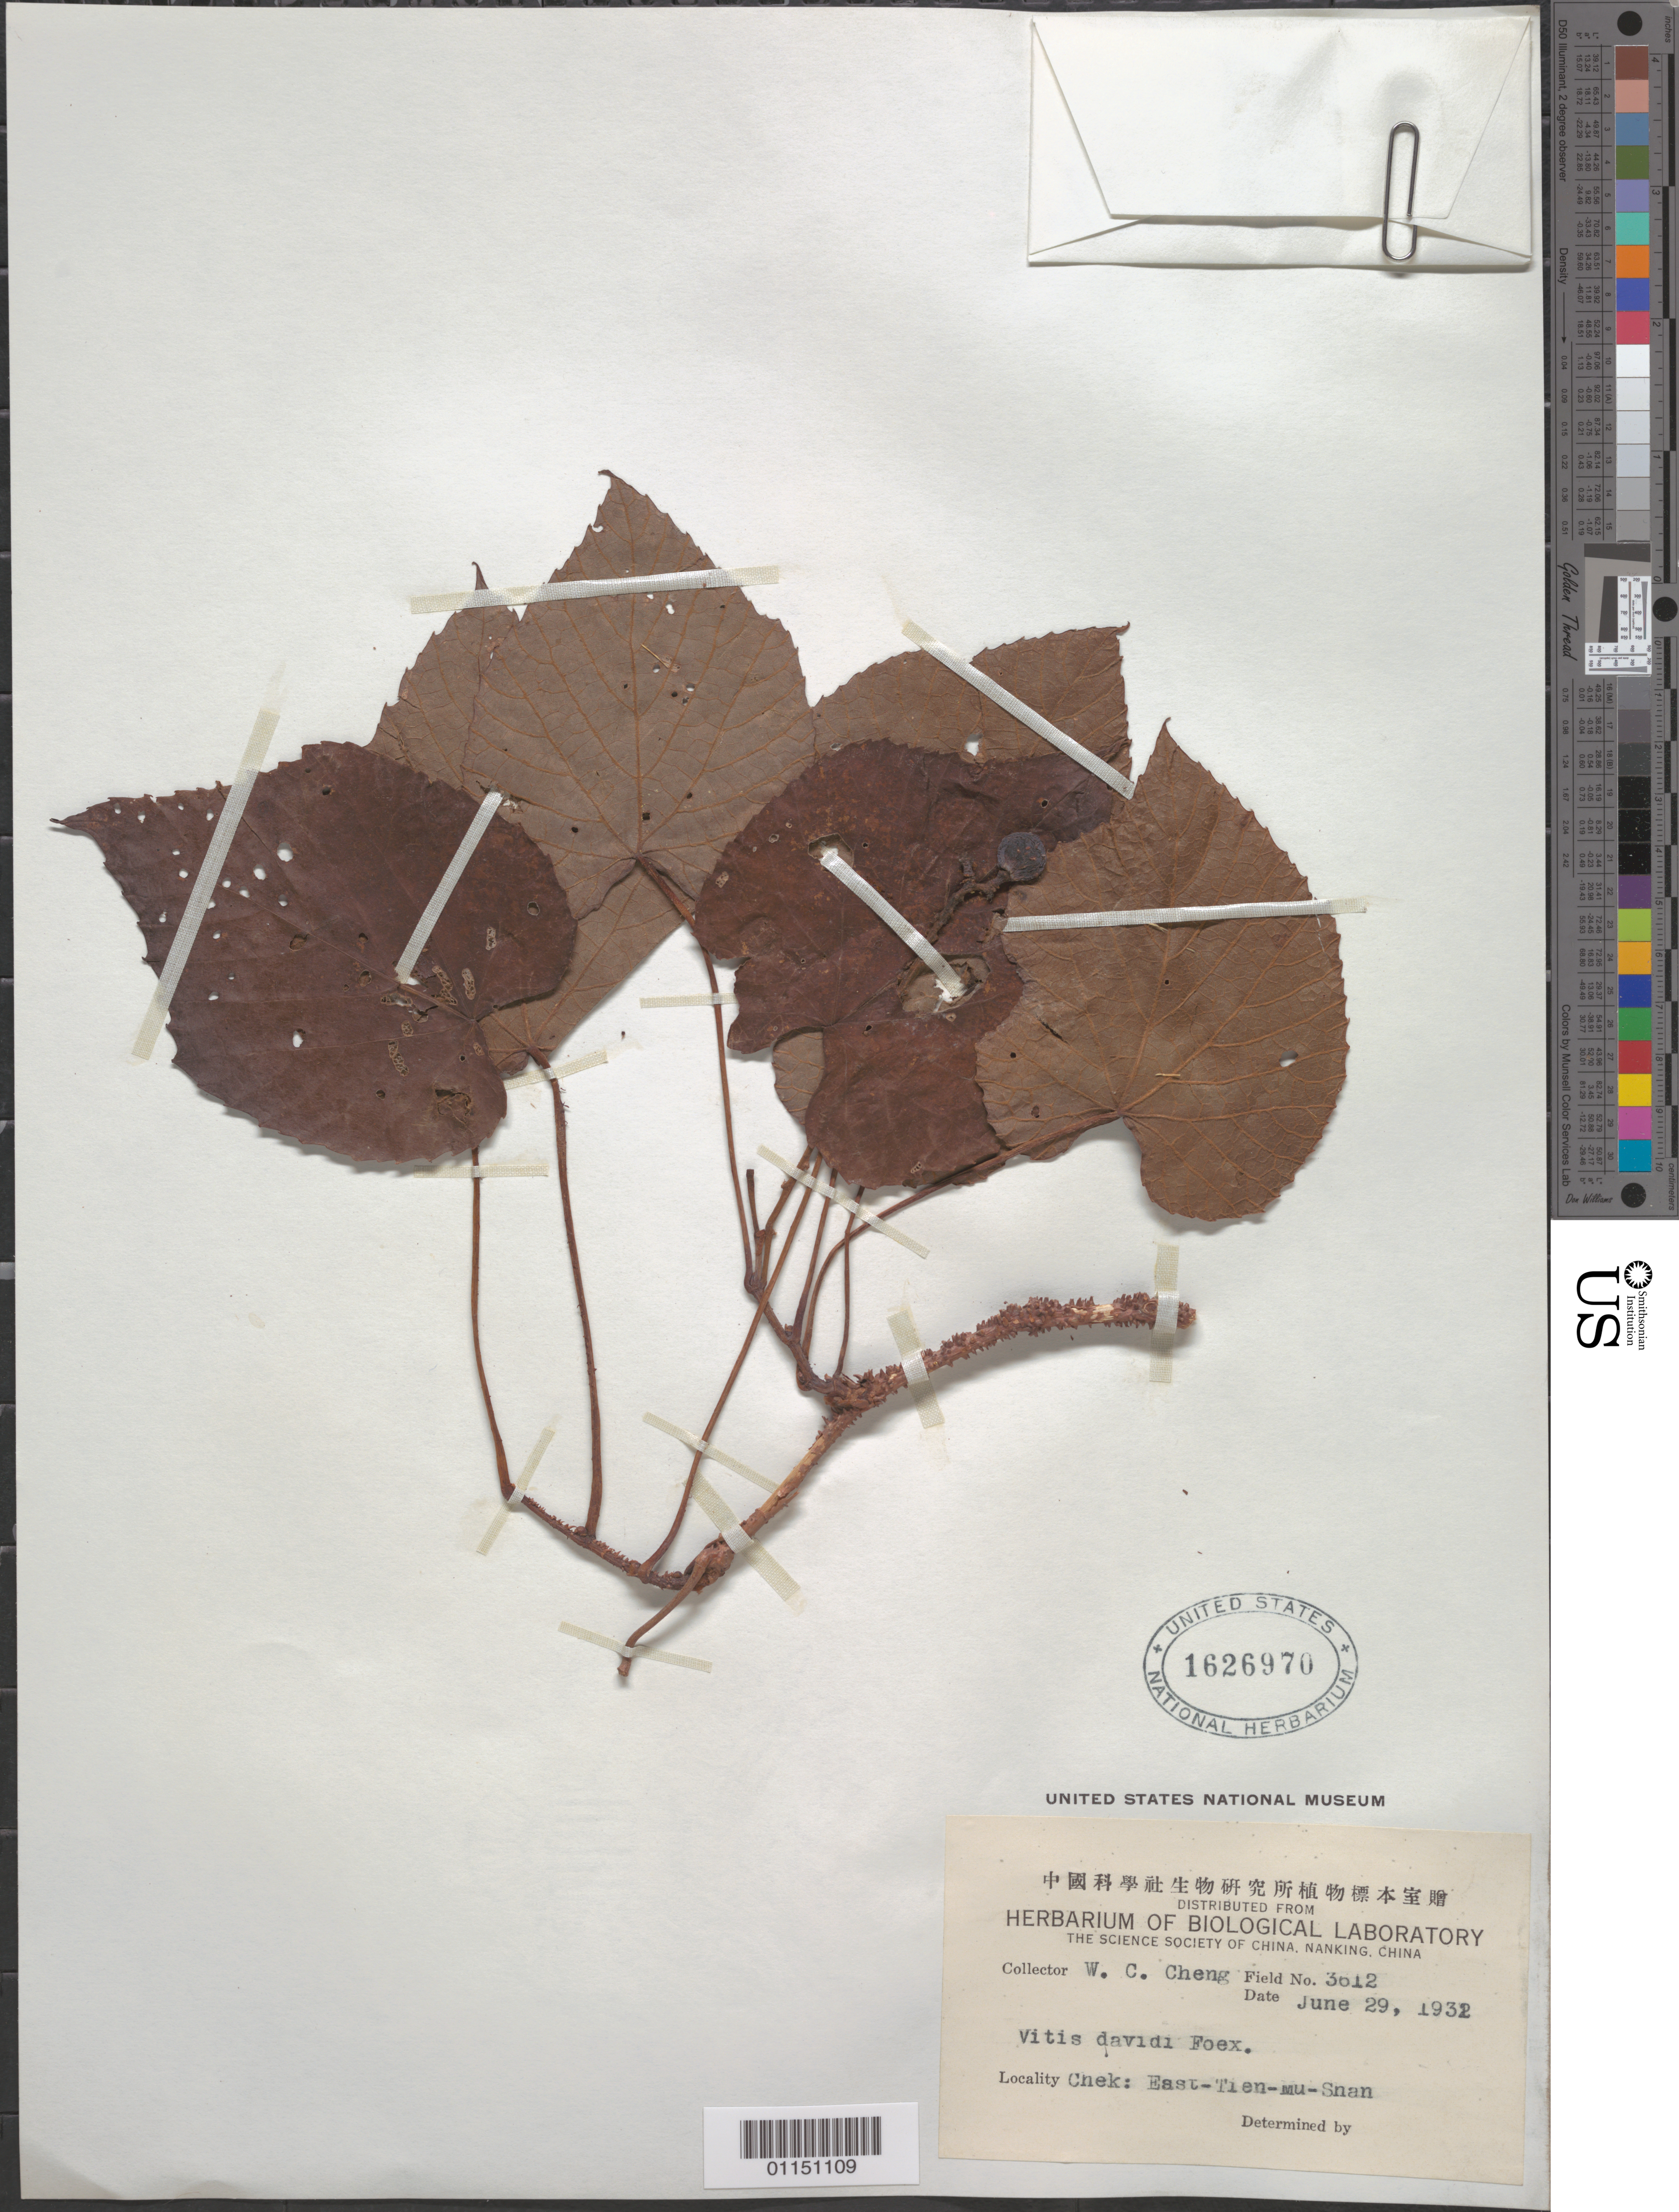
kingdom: Plantae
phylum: Tracheophyta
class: Magnoliopsida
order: Vitales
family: Vitaceae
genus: Vitis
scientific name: Vitis armata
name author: Diels & Gilg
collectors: W. C. Cheng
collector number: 3612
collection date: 1932-06-29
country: China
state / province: Zhejiang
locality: Chek: E Tian-Mu-Shan.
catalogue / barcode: US 1626970